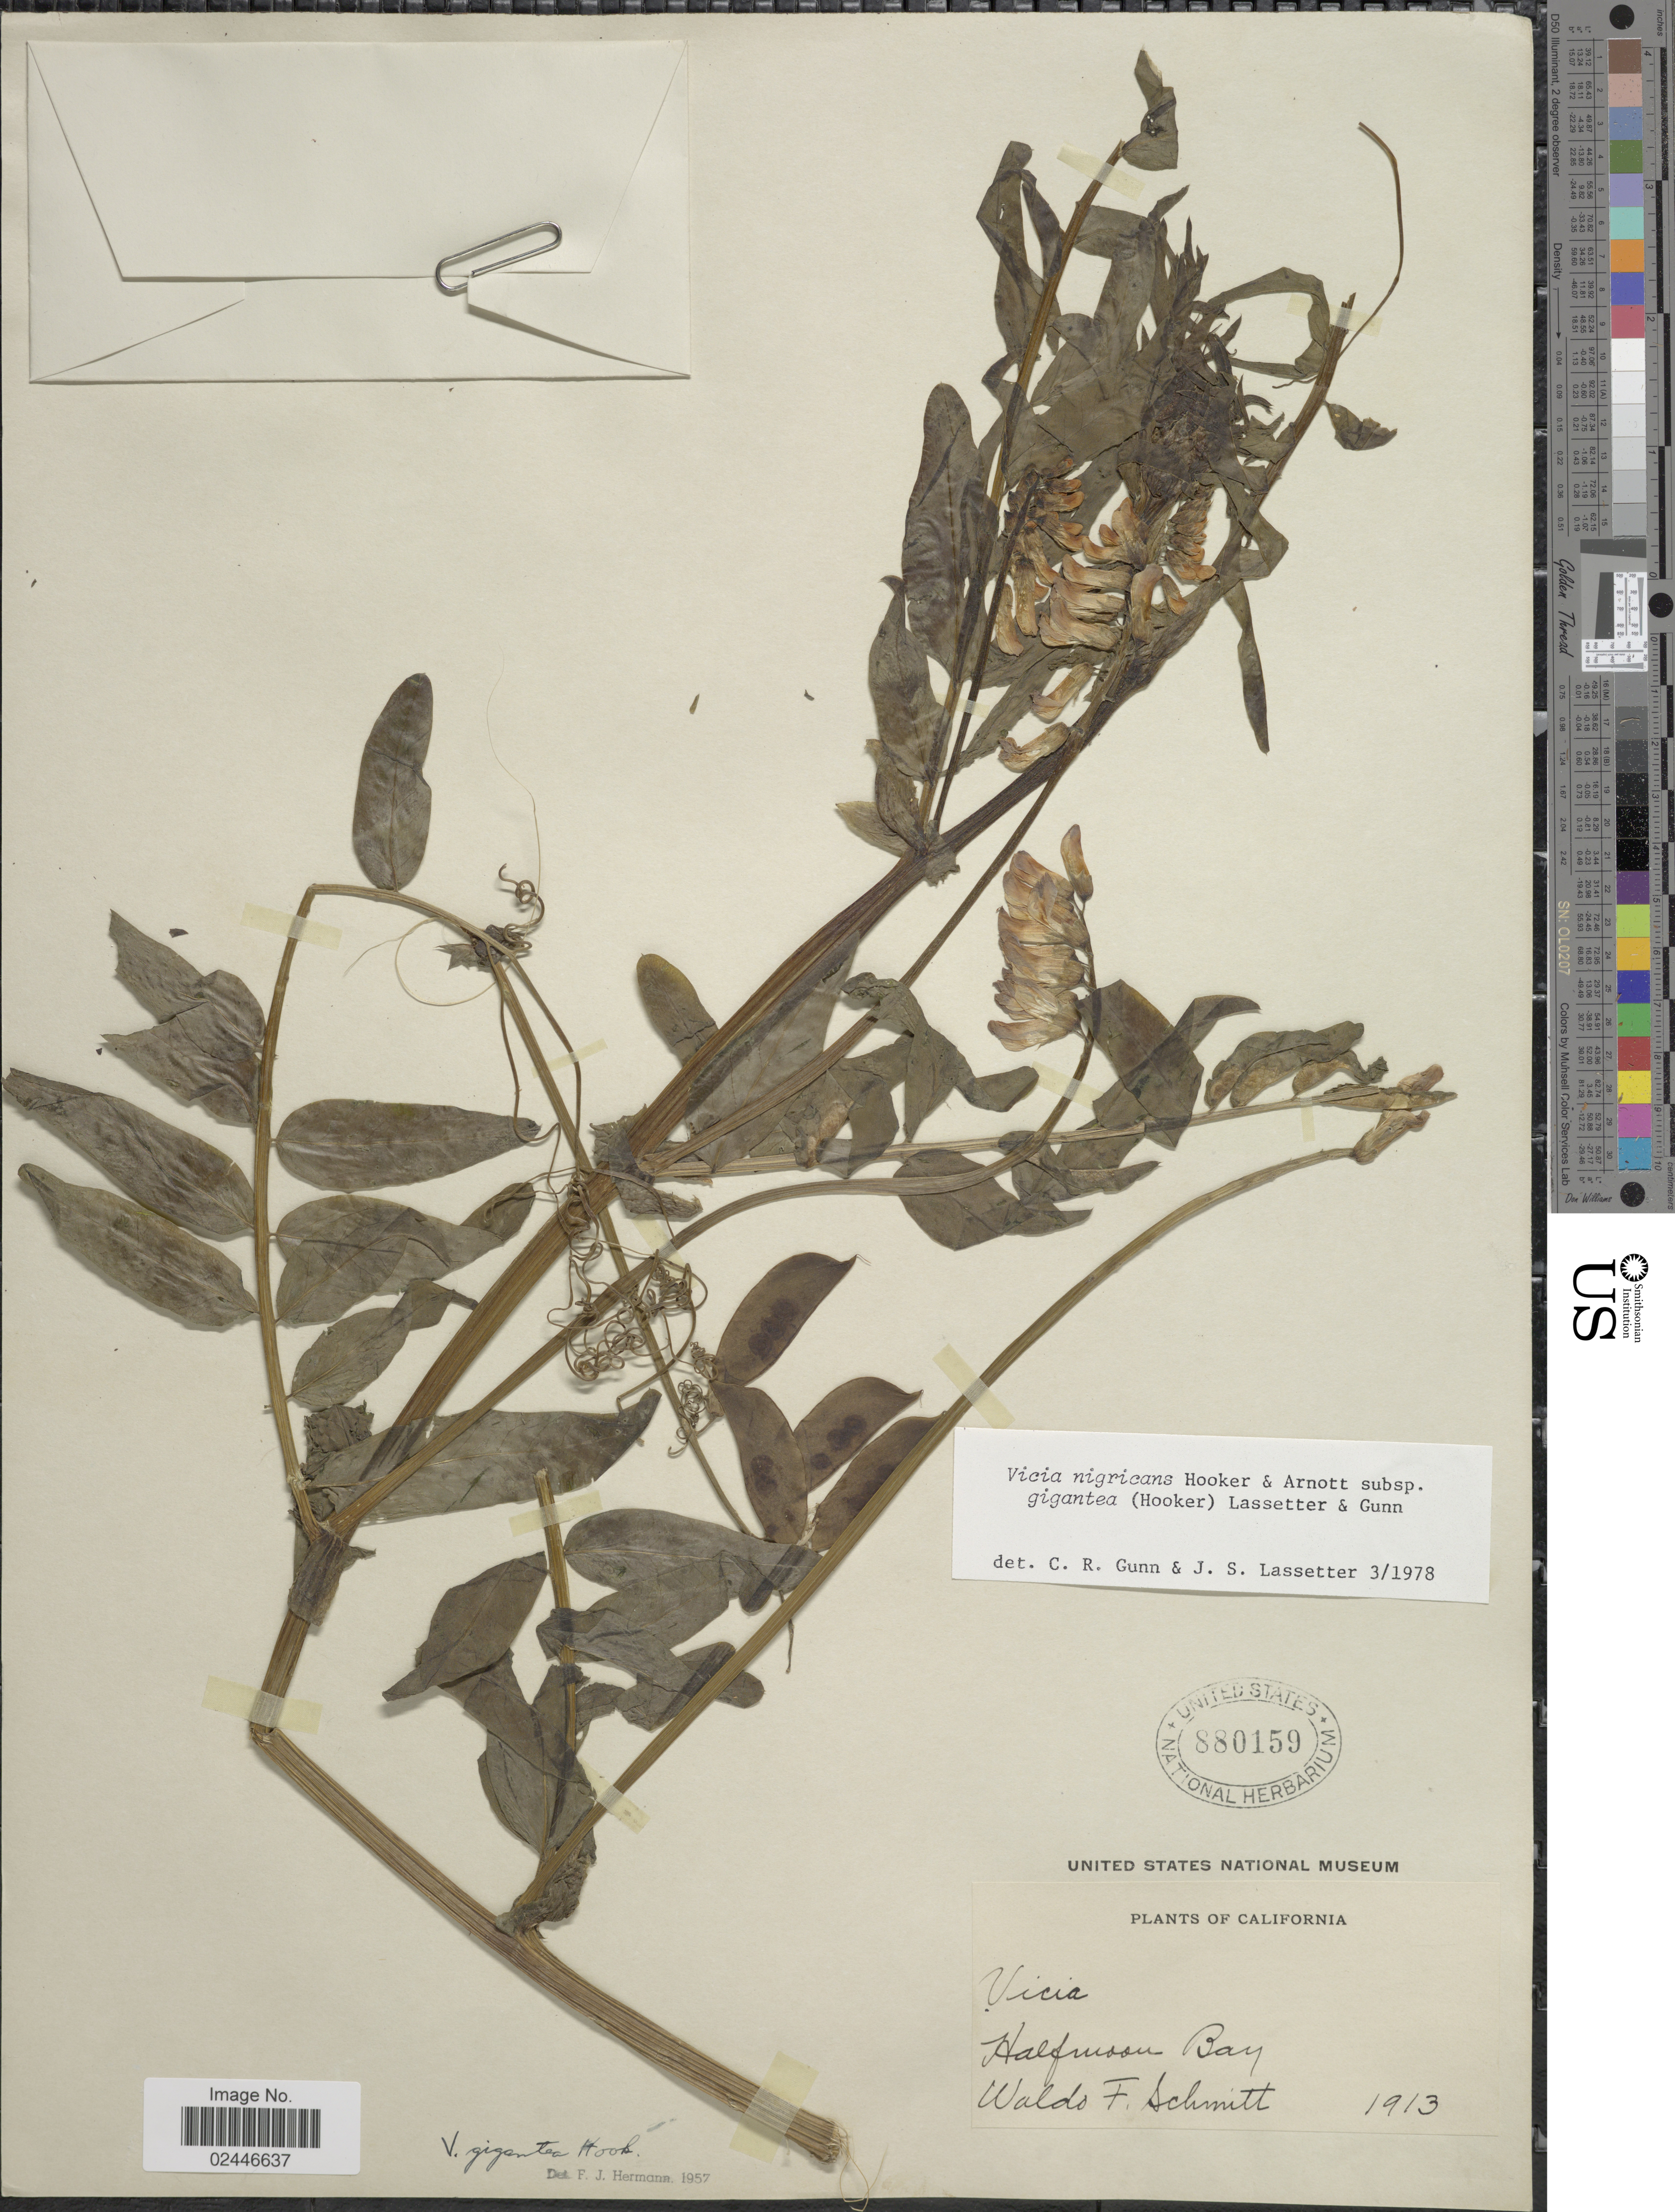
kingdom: Plantae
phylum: Tracheophyta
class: Magnoliopsida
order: Fabales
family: Fabaceae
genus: Vicia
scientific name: Vicia nigricans subsp. gigantea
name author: Hook. & Arn.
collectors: W. F. Schmitt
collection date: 1913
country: United States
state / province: California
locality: Halfmoon Bay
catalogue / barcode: US 880159